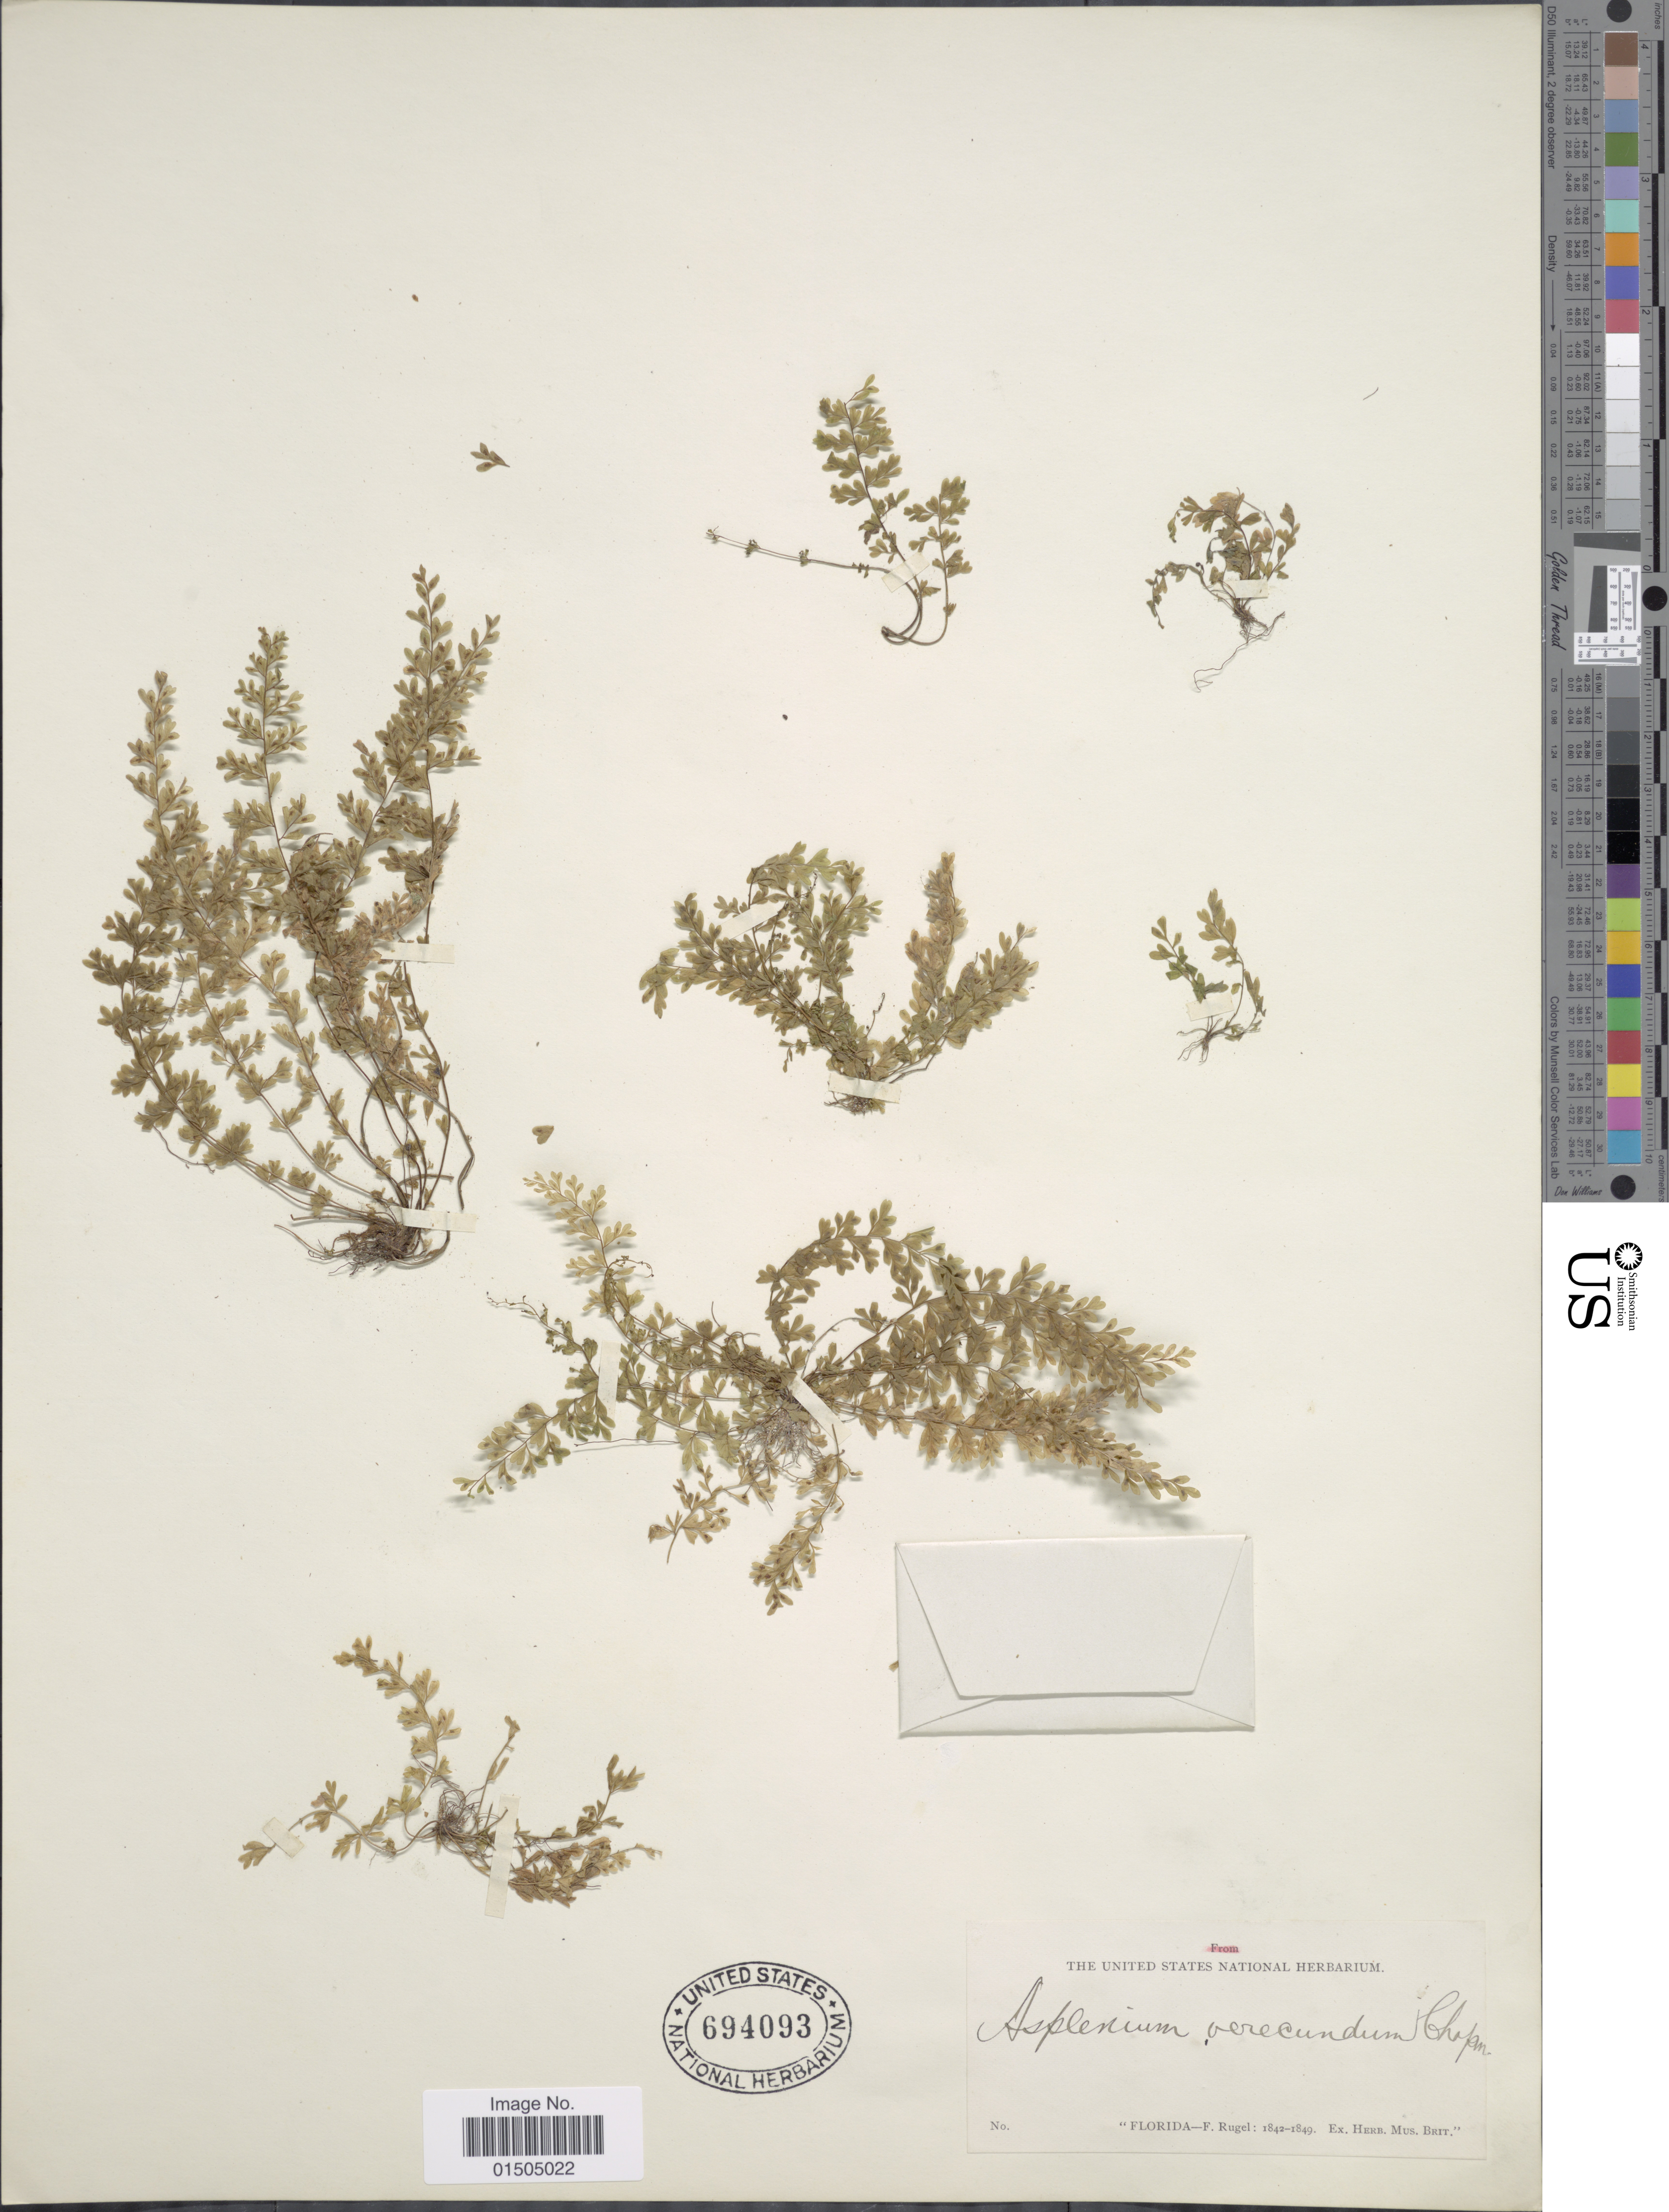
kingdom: Plantae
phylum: Tracheophyta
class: Polypodiopsida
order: Polypodiales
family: Aspleniaceae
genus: Asplenium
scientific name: Asplenium verecundum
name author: Chapm.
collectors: F. Rugel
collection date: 1842/1849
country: United States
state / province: Florida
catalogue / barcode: US 694093